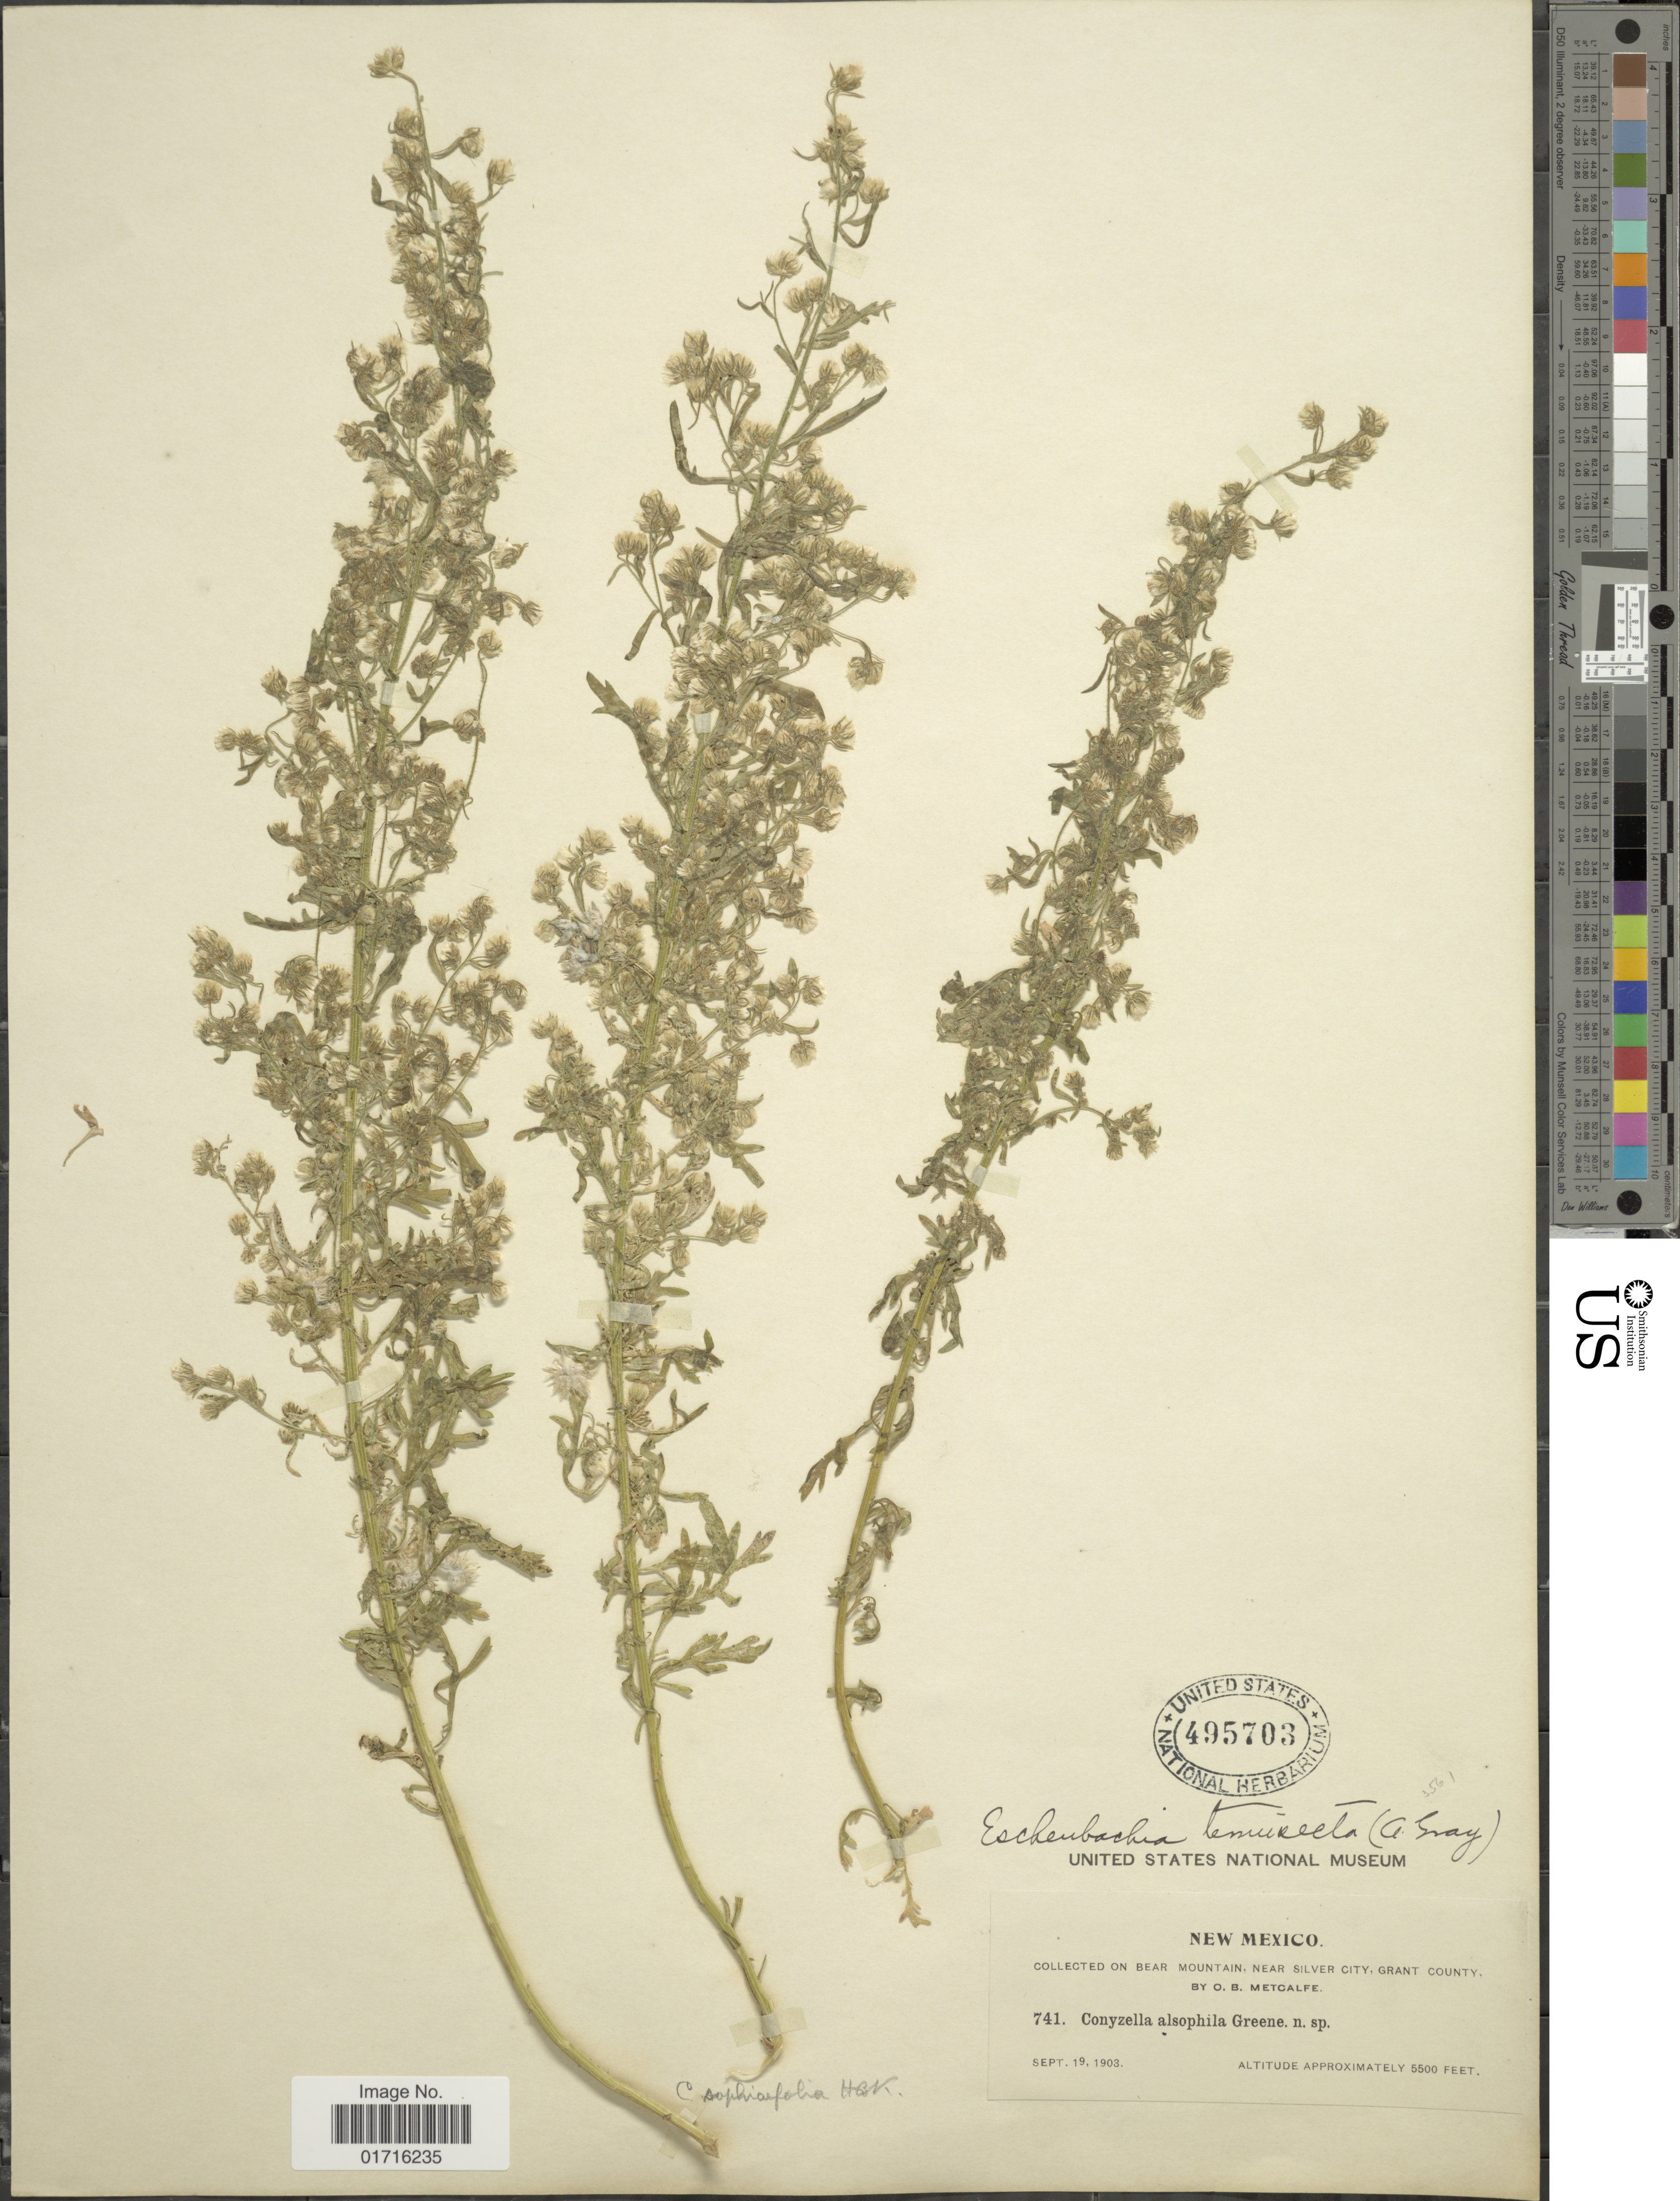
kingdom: Plantae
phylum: Tracheophyta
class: Magnoliopsida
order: Asterales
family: Asteraceae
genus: Conyza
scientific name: Conyza sophiaefolia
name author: Kunth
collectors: O. B. Metcalfe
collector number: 741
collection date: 1903-09-19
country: United States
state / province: New Mexico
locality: Bear Mountain, near Silver City, Grant County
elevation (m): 1676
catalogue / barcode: US 495703